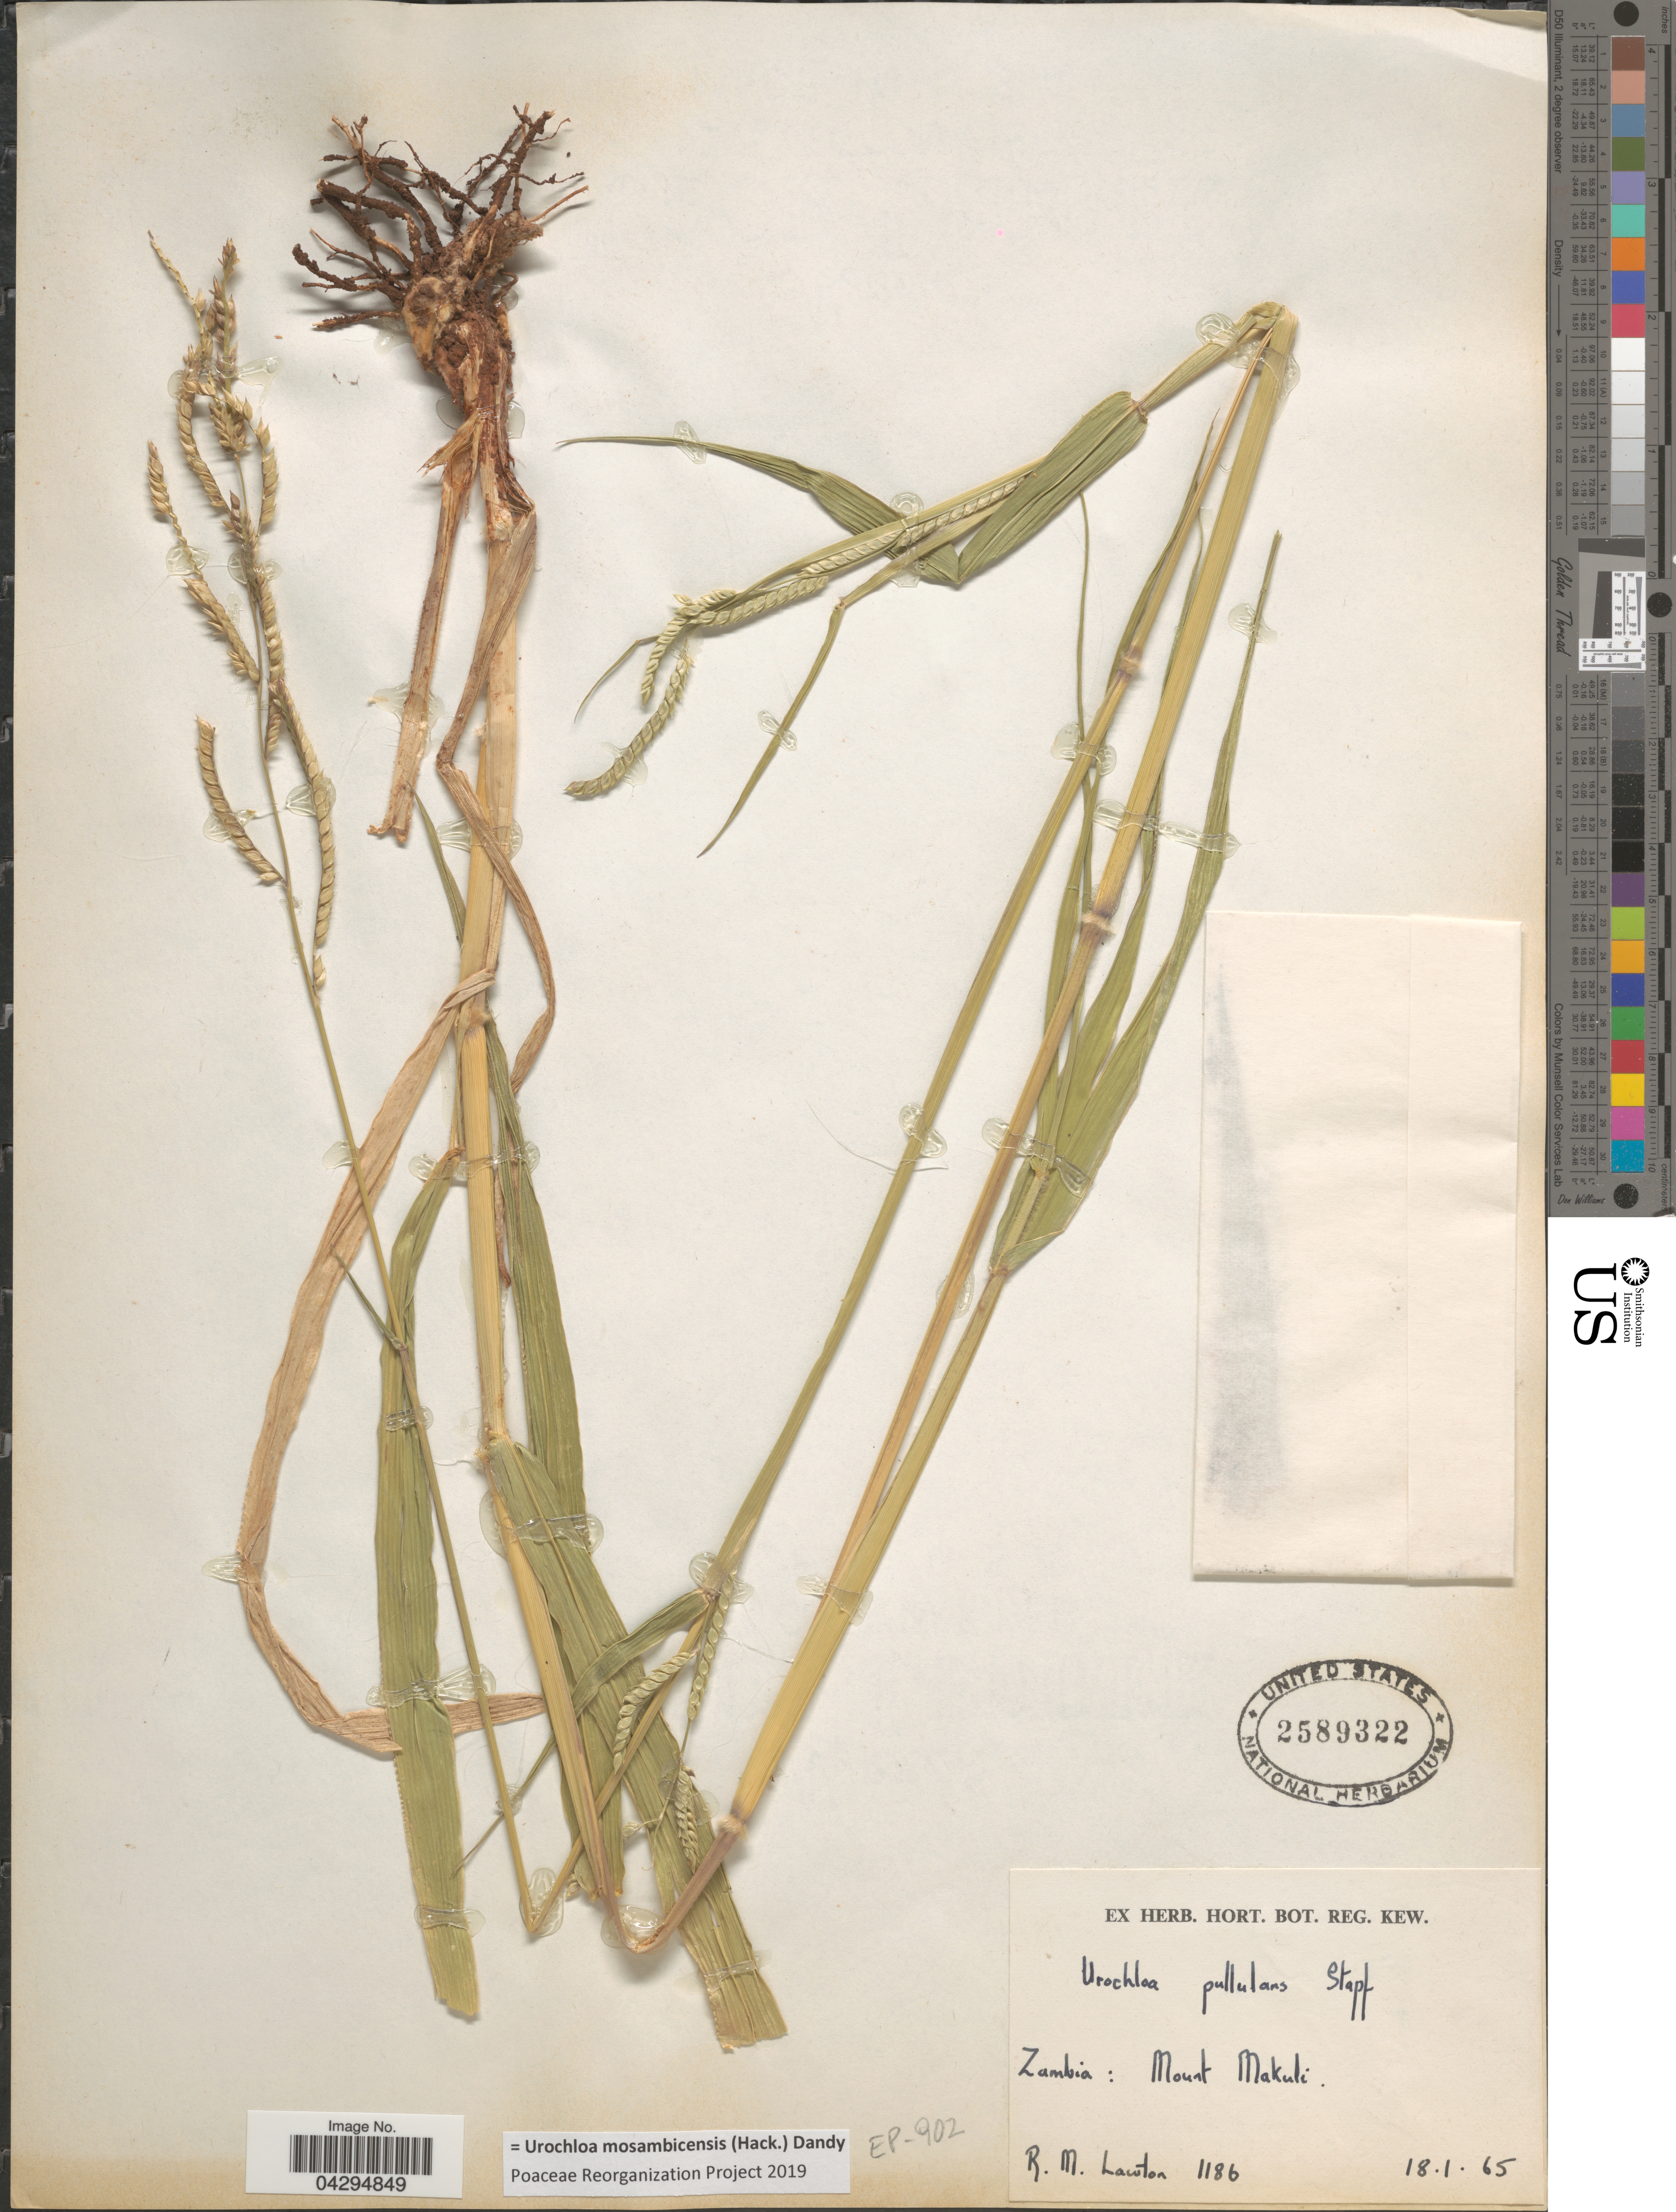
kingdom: Plantae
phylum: Tracheophyta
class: Liliopsida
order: Poales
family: Poaceae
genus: Urochloa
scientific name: Urochloa mosambicensis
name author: (Hack.) Dandy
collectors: R. Lawton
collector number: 1186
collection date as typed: Transcribed d/m/y: 18/1/65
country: Zambia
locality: Mount Makuli.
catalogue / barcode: US 2589322